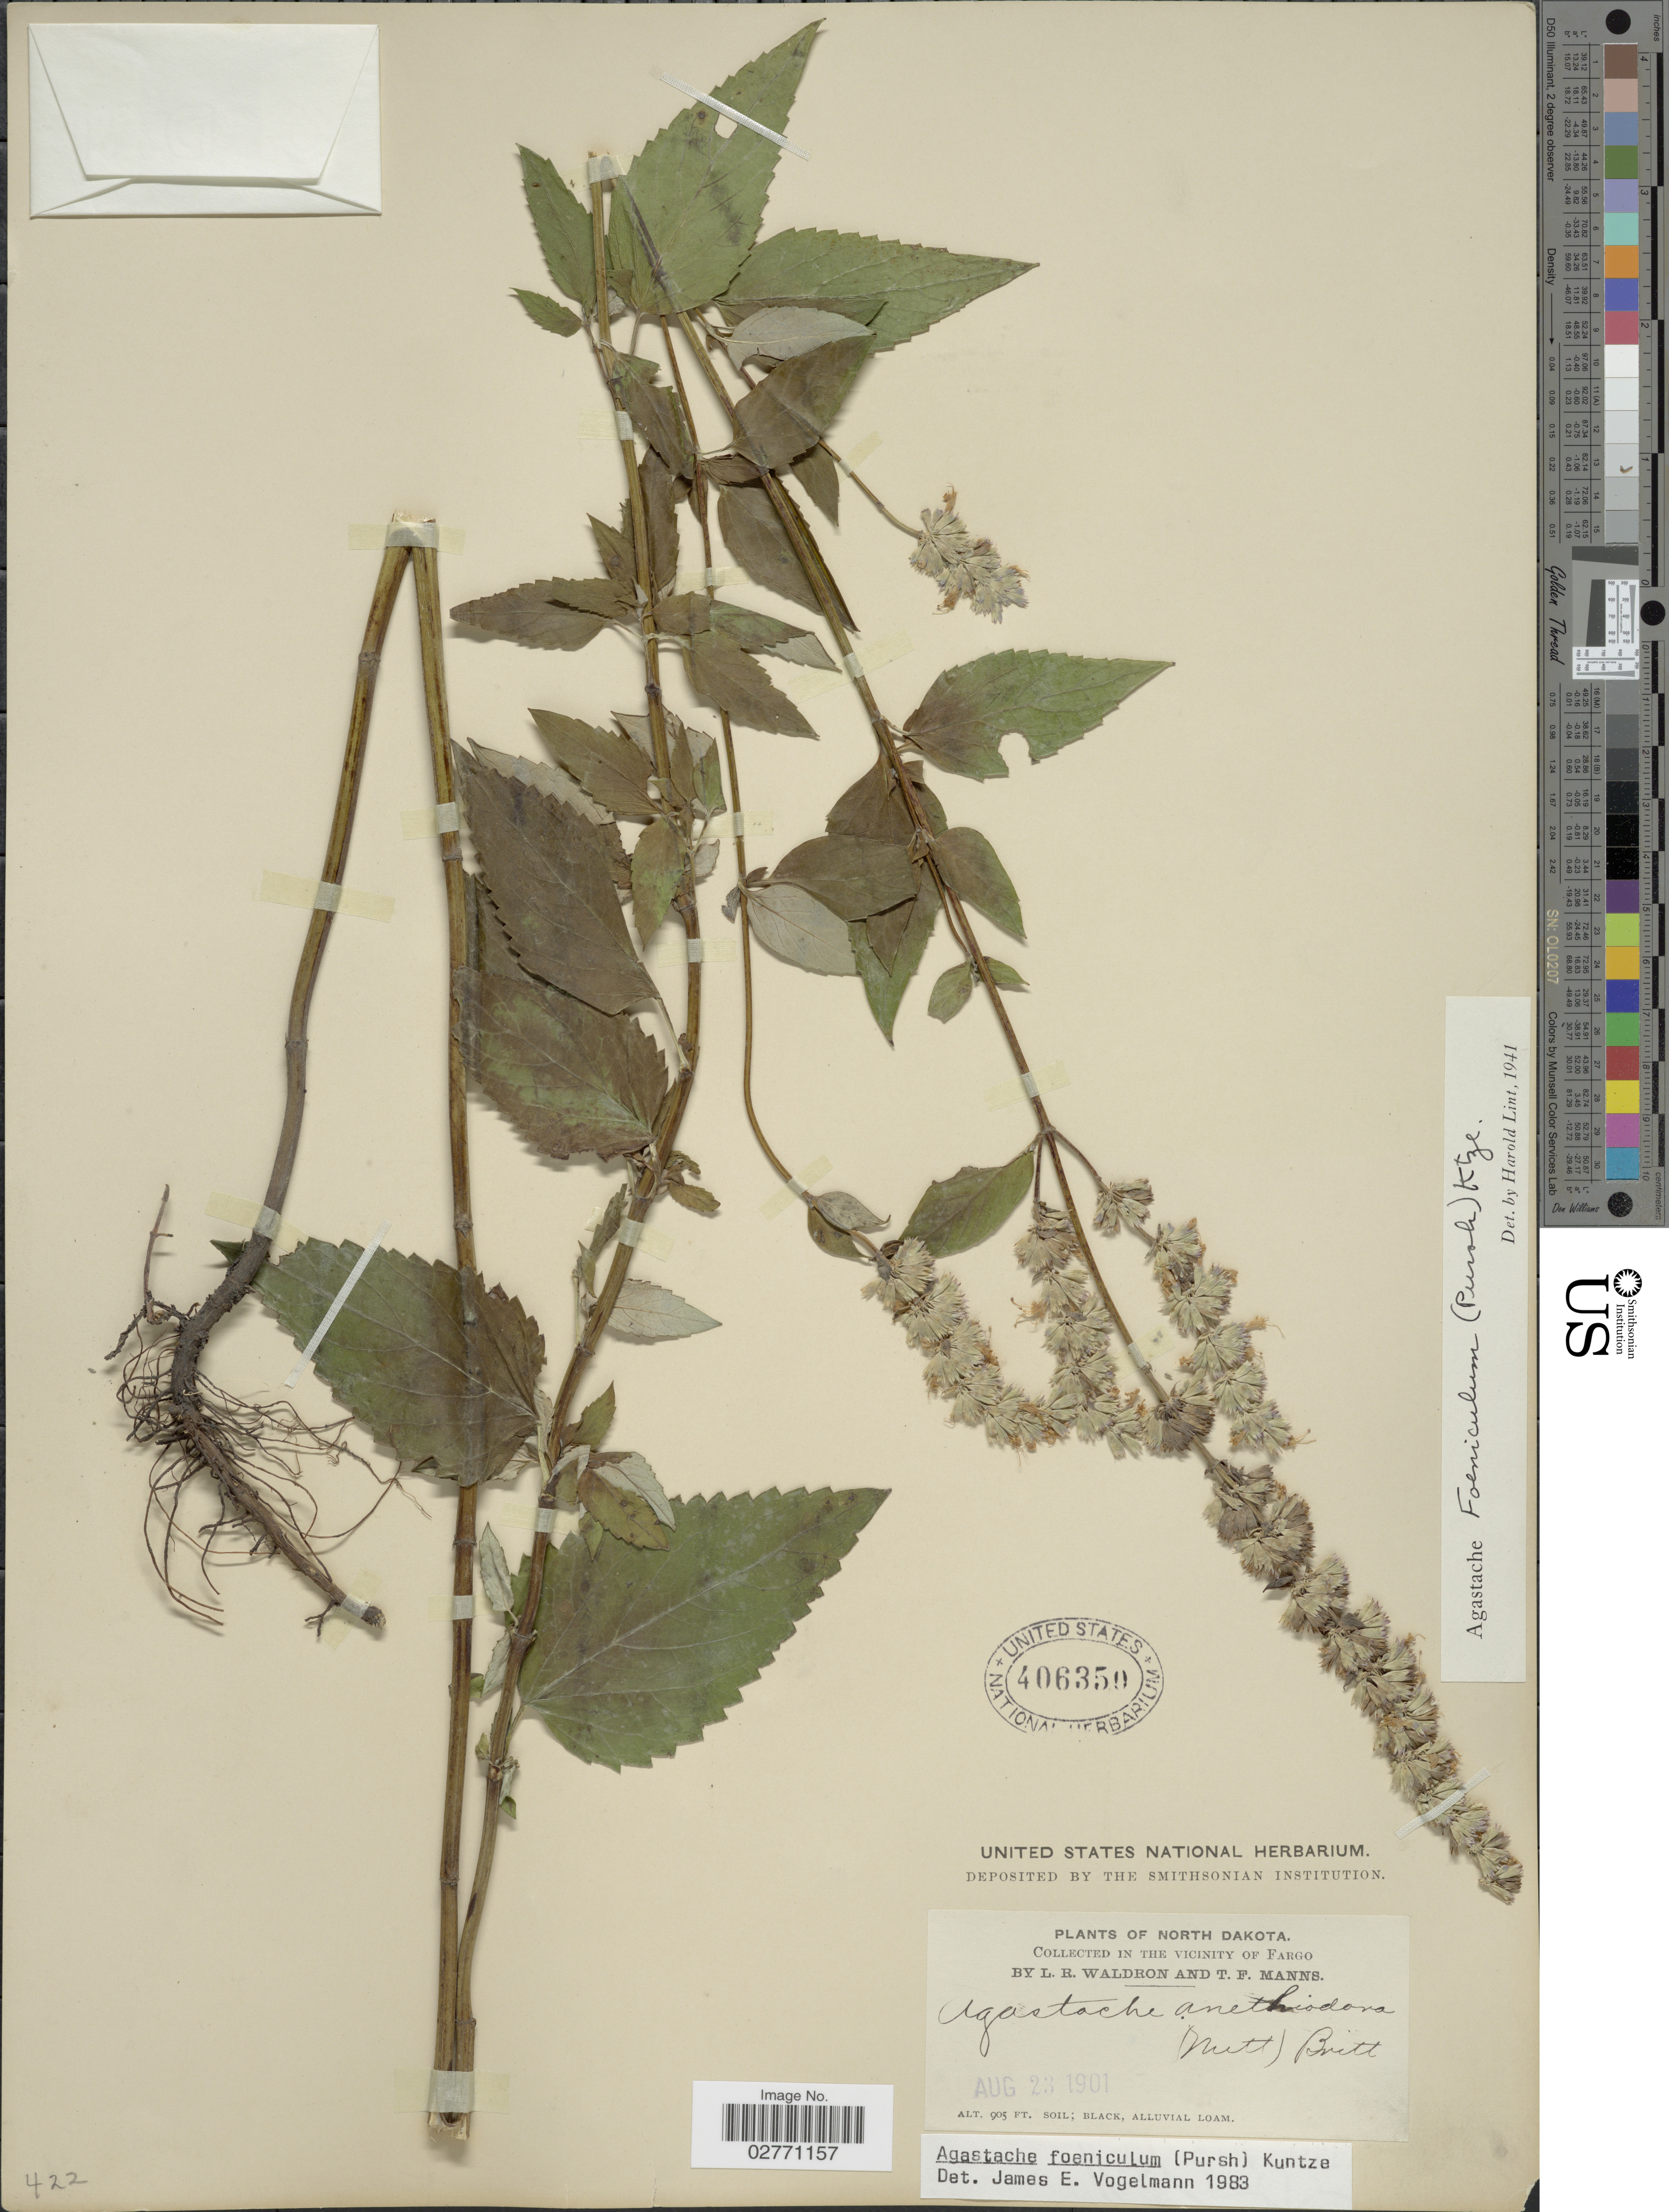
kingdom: Plantae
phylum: Tracheophyta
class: Magnoliopsida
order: Lamiales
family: Lamiaceae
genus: Agastache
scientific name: Agastache foeniculum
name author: (Pursh) Kuntze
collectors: L. Waldron & T. Manns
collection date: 1901-08-23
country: United States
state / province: North Dakota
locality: Vicinity of Fargo.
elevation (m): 276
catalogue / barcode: US 406359